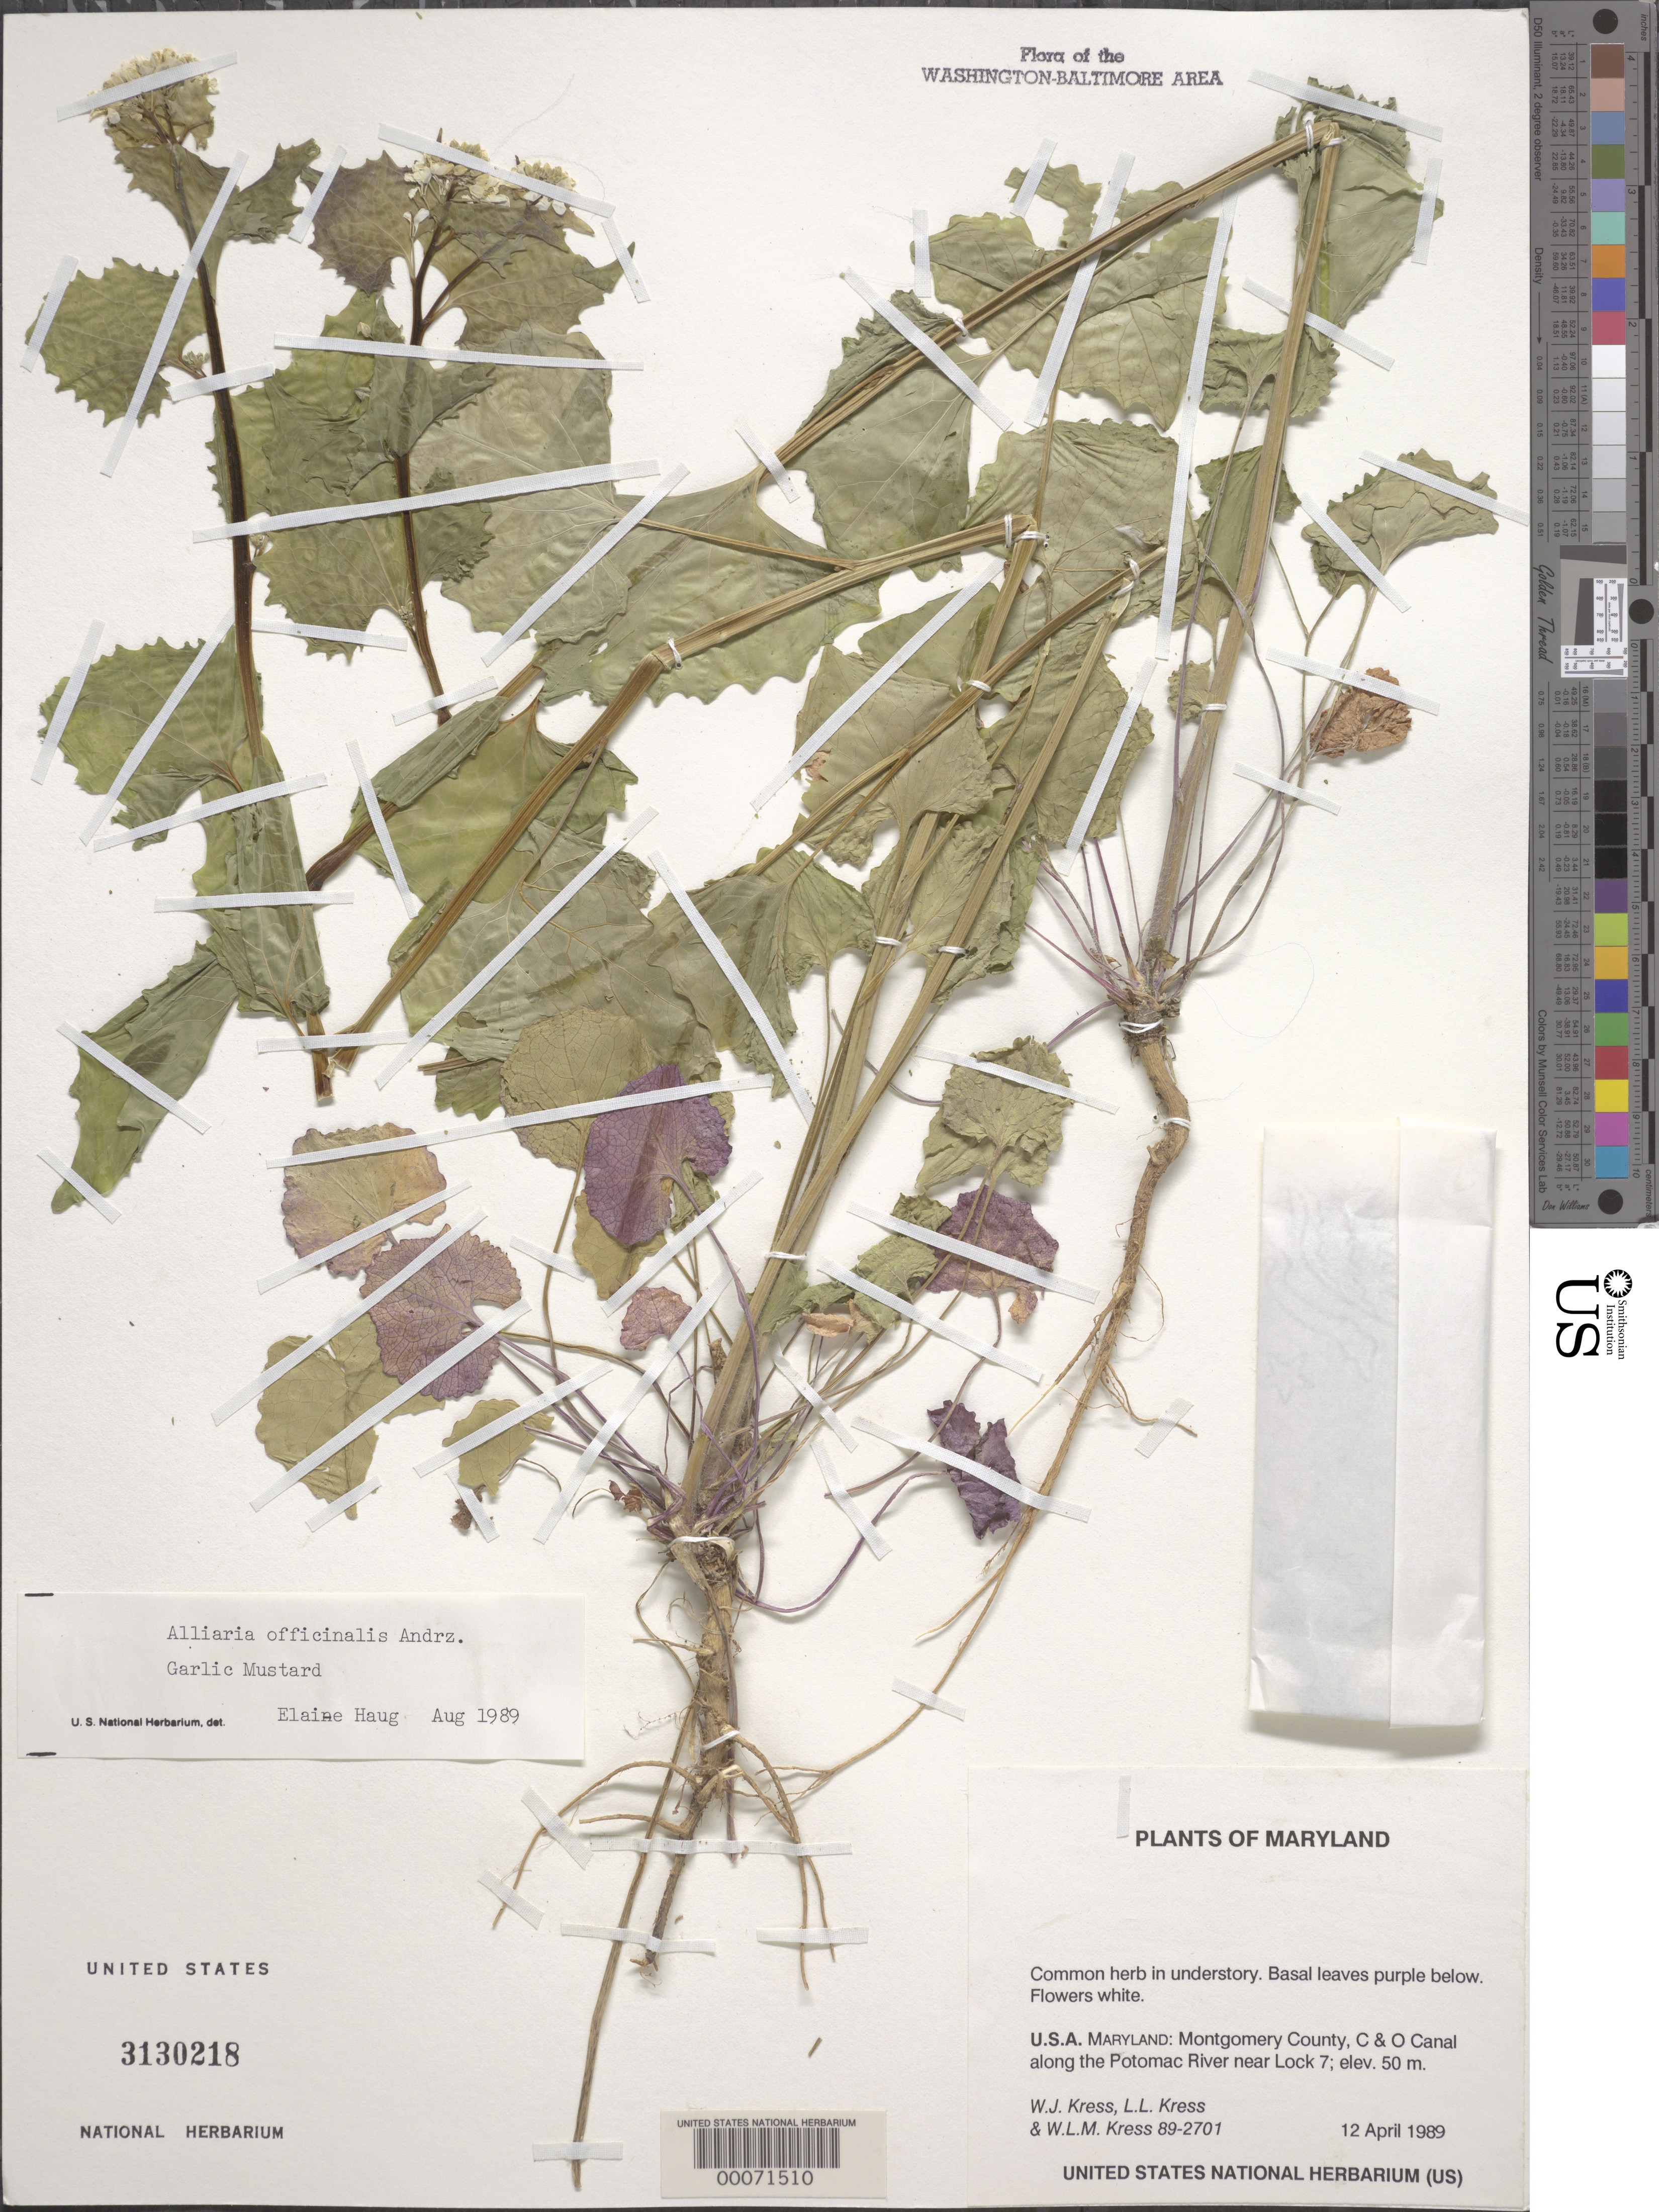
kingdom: Plantae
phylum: Tracheophyta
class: Magnoliopsida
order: Brassicales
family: Brassicaceae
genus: Alliaria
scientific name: Alliaria petiolata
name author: (M. Bieb.) Cavara & Grande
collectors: W. J. Kress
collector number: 89-2701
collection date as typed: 12 Apr 1989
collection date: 1989-04-12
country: United States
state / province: Maryland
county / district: Montgomery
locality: C & O Canal along the Potomac River C. & O. Canal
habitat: In understory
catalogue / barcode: US 3130218